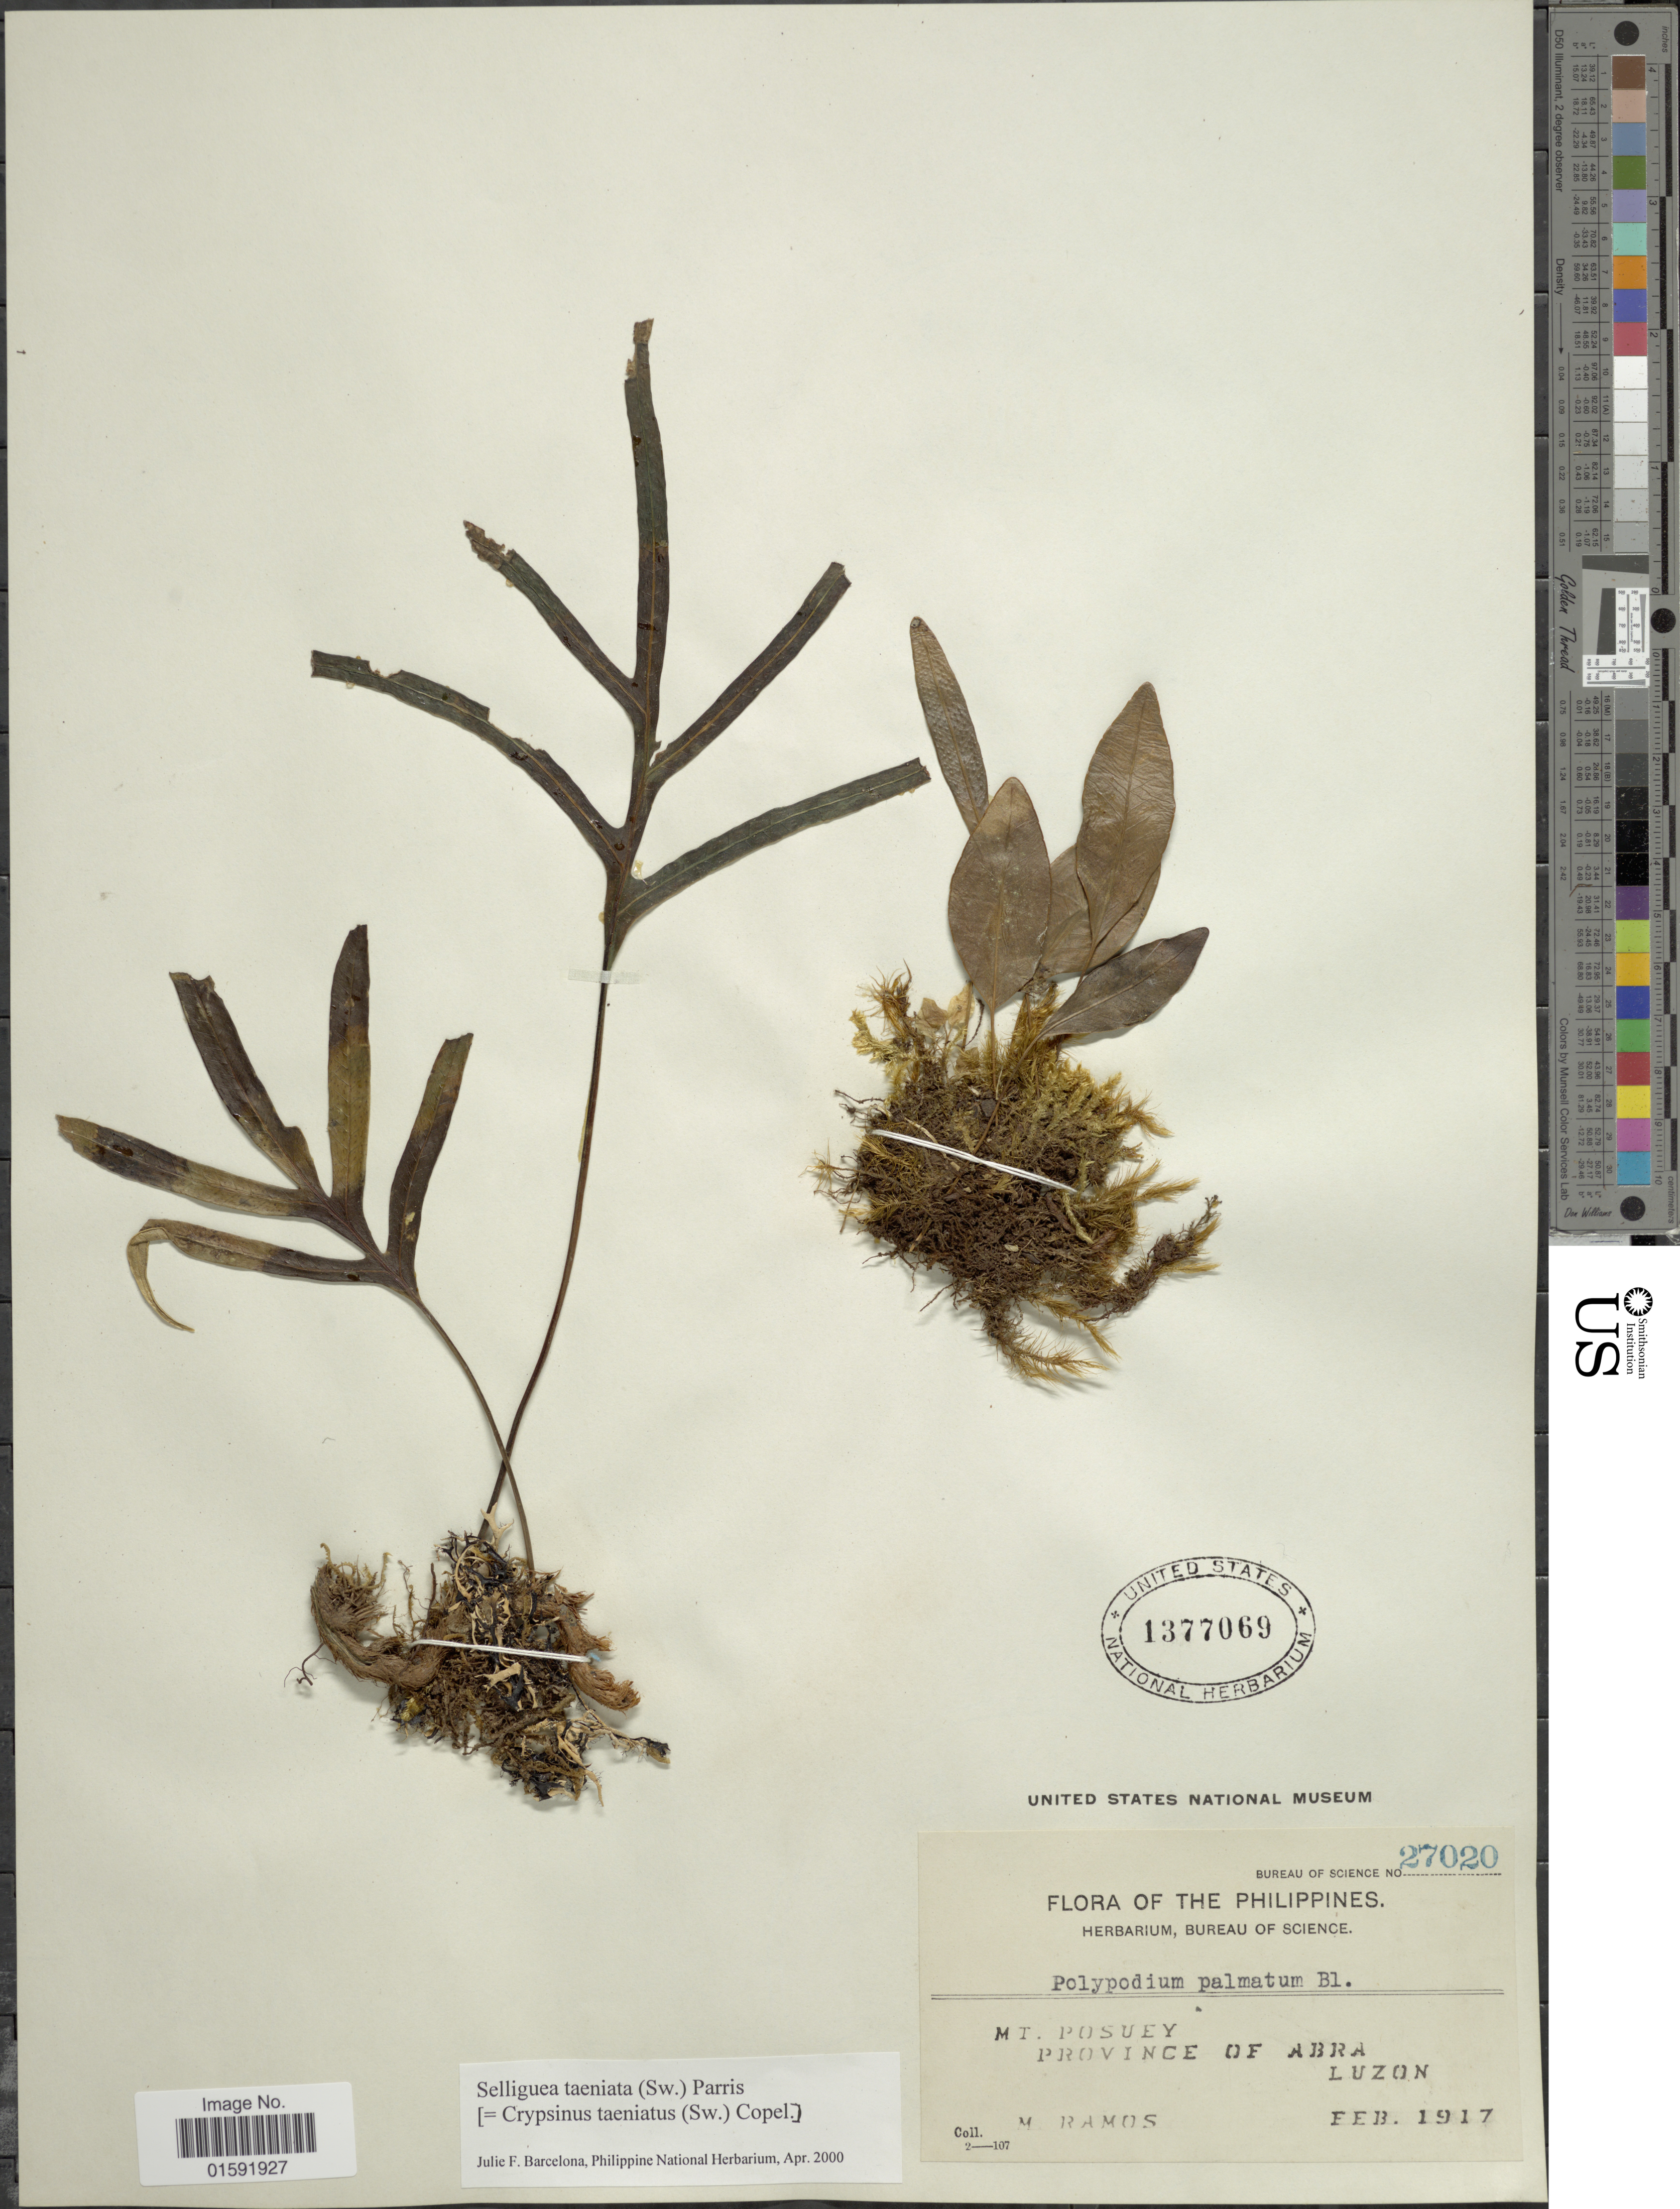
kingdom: Plantae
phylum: Tracheophyta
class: Polypodiopsida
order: Polypodiales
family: Polypodiaceae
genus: Selliguea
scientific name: Selliguea taeniata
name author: Parris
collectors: M. Ramos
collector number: Bureau of Science 27020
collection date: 1917-02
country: Philippines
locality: Mt. Poseuy, Province of Abra, Luzon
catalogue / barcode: US 1377069